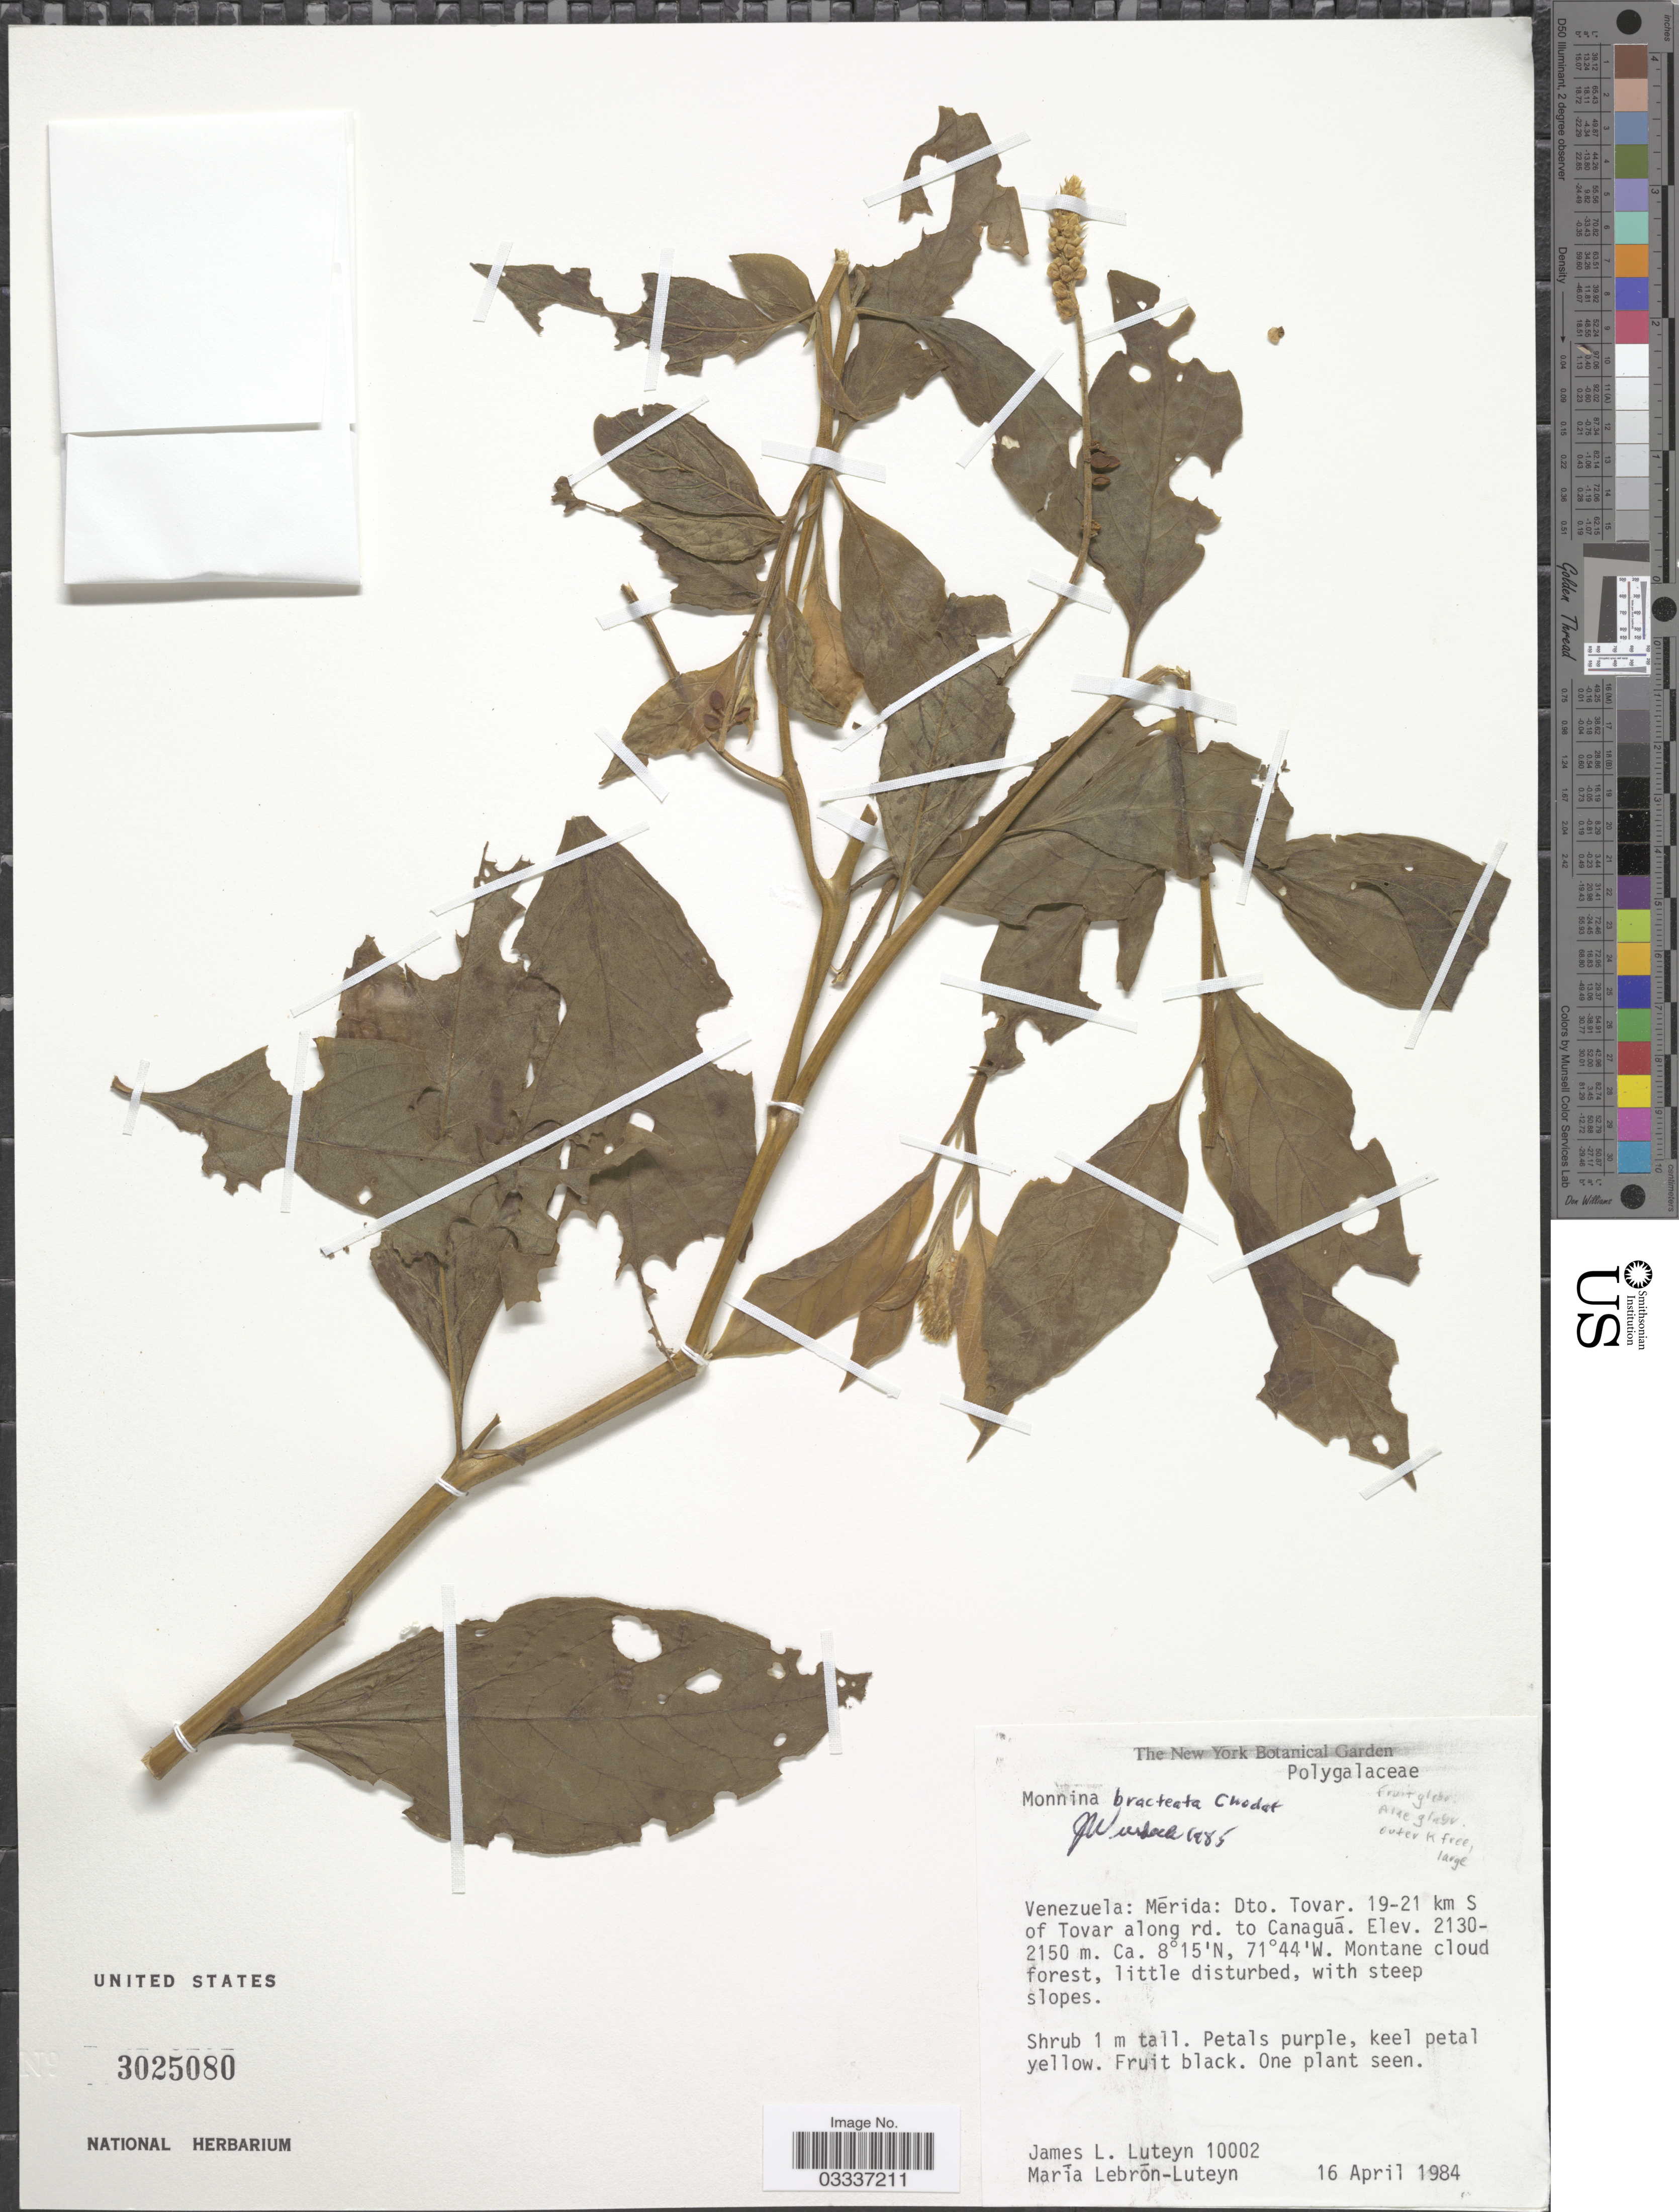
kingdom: Plantae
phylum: Tracheophyta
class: Magnoliopsida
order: Fabales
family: Polygalaceae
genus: Monnina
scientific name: Monnina bracteata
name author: Chodat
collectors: J. Luteyn & M. L. Lebrón-Luteyn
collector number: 10002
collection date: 1984-04-16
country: Venezuela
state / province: Mérida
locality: Dto. Tovar. 19-21 km S of Tovar along rd. to Canaguá.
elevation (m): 2130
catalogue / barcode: US 3025080